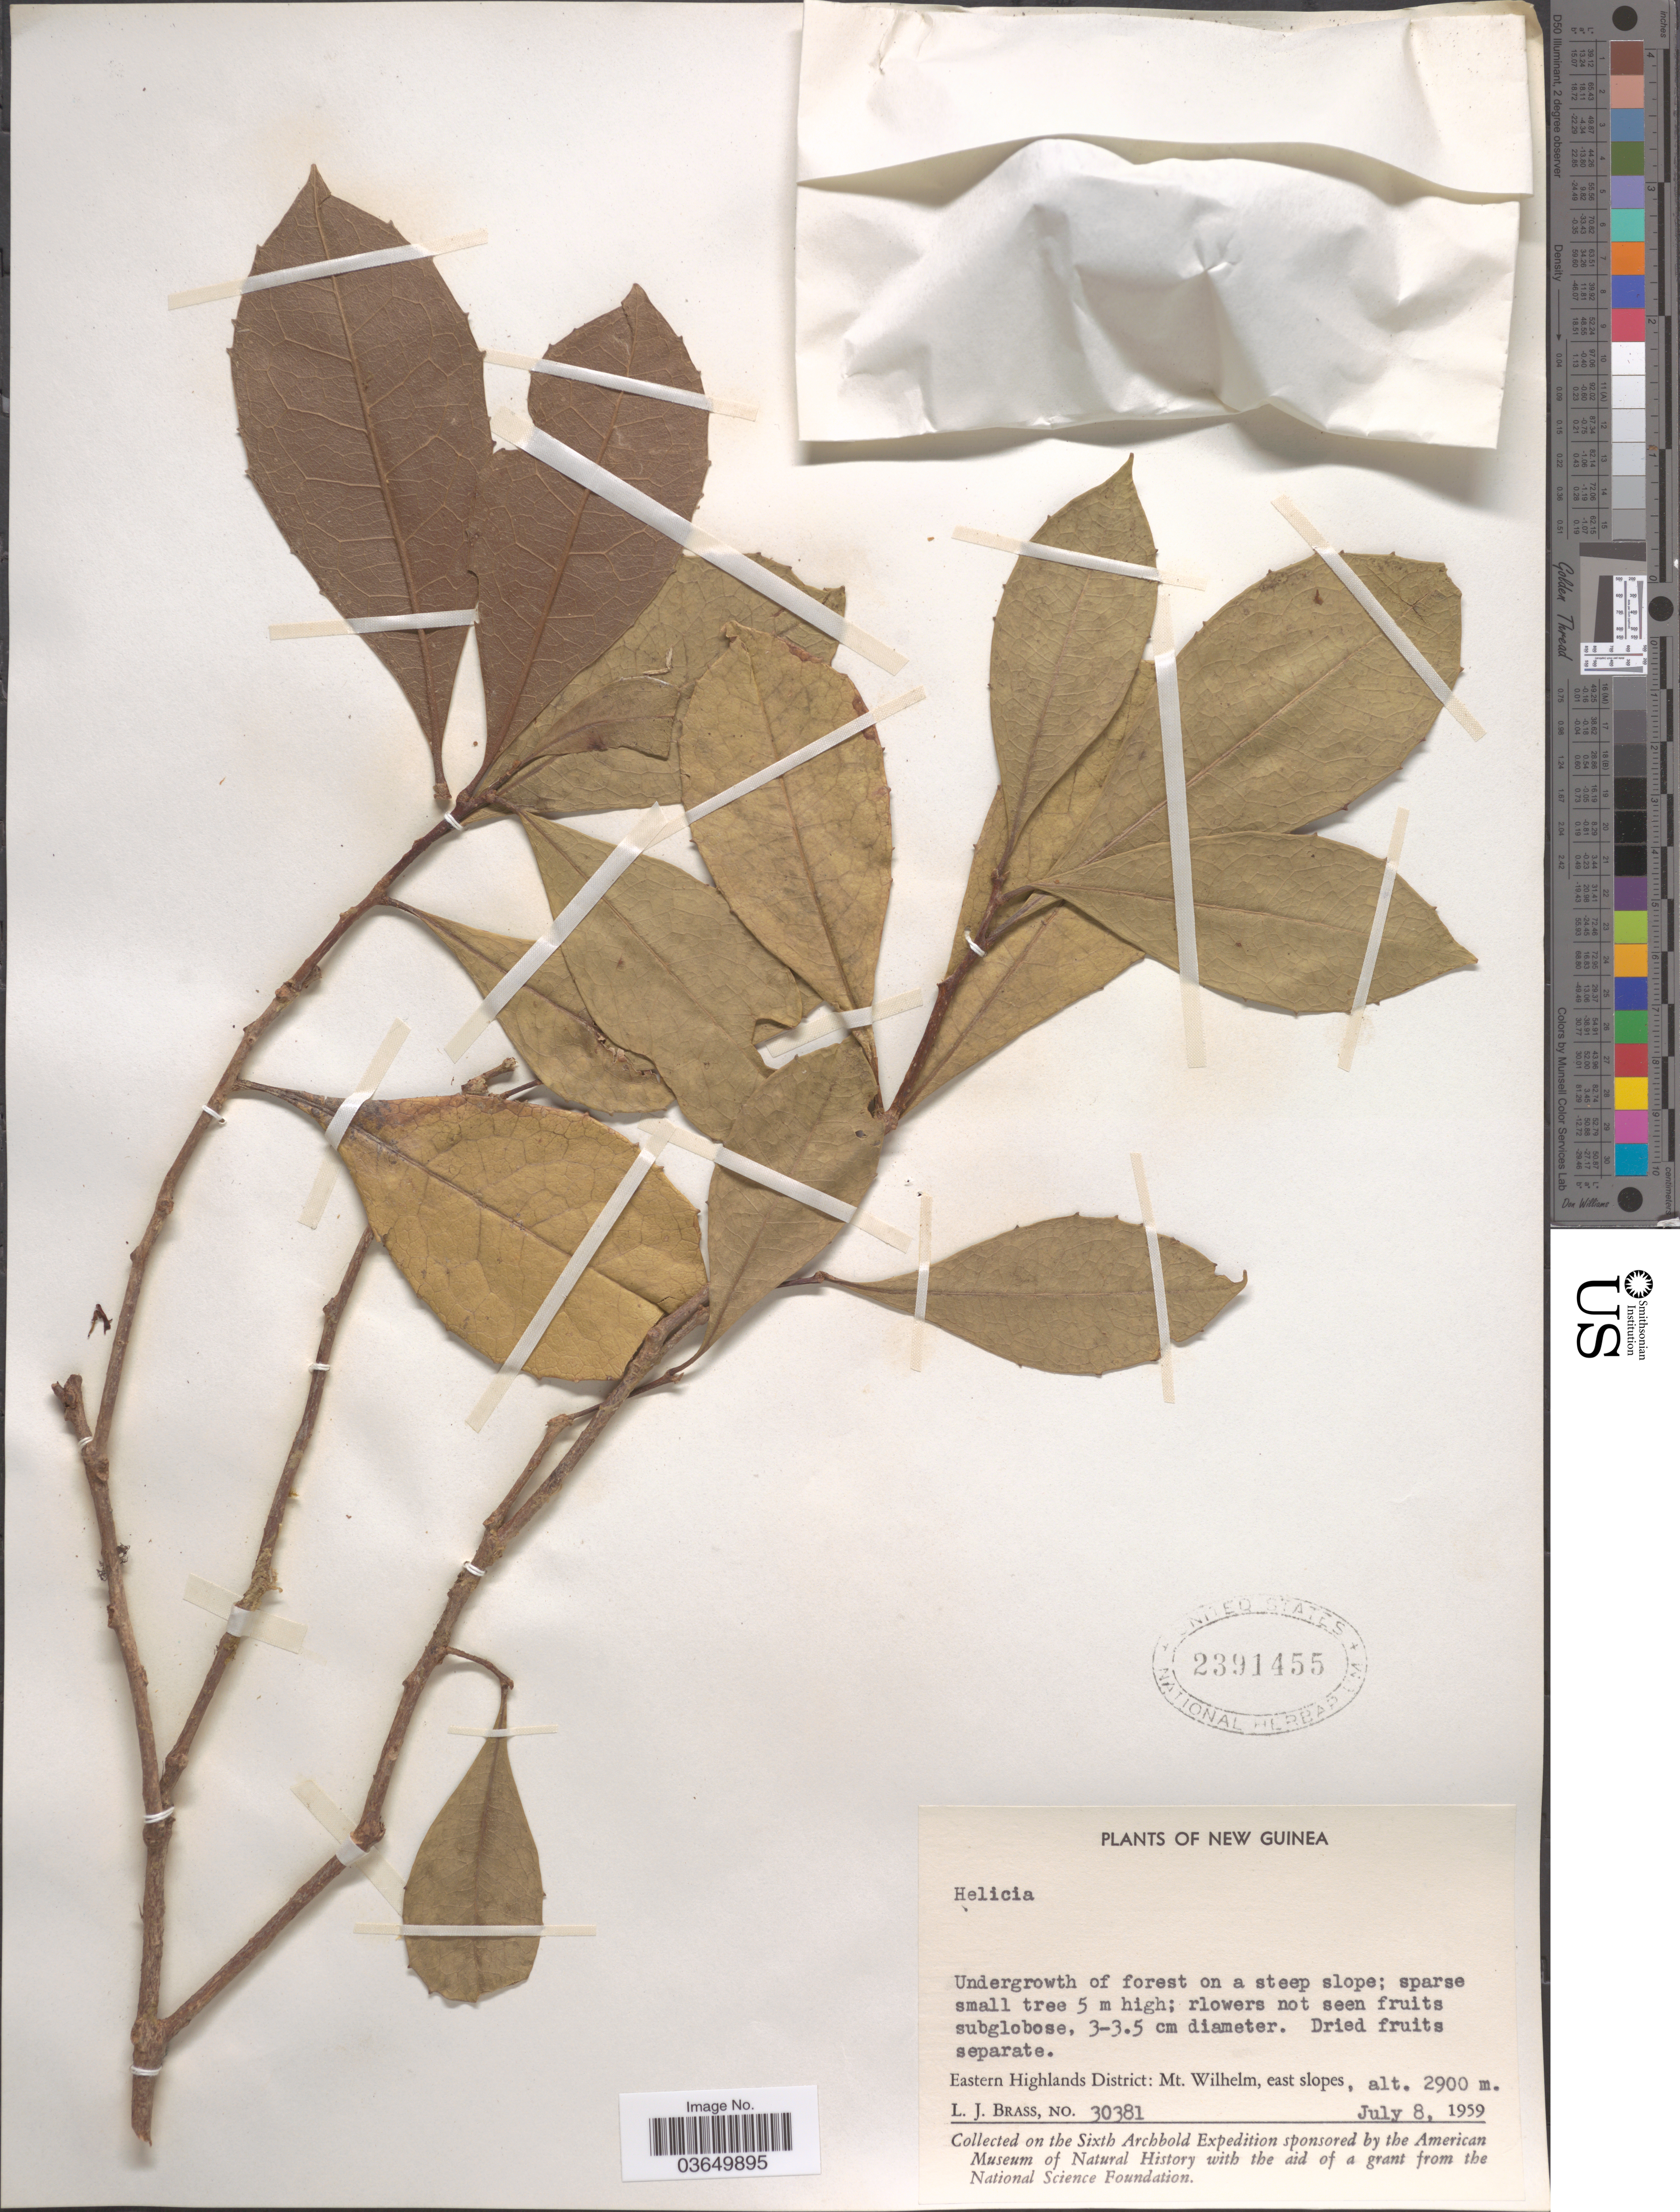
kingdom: Plantae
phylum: Tracheophyta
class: Magnoliopsida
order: Proteales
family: Proteaceae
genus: Helicia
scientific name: Helicia sp.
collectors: L. J. Brass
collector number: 30381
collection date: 1959-07-08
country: Papua New Guinea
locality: New Guinea. Eastern Highlands District: Mt. Wilhelm, east slopes.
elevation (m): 2900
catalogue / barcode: US 2391455